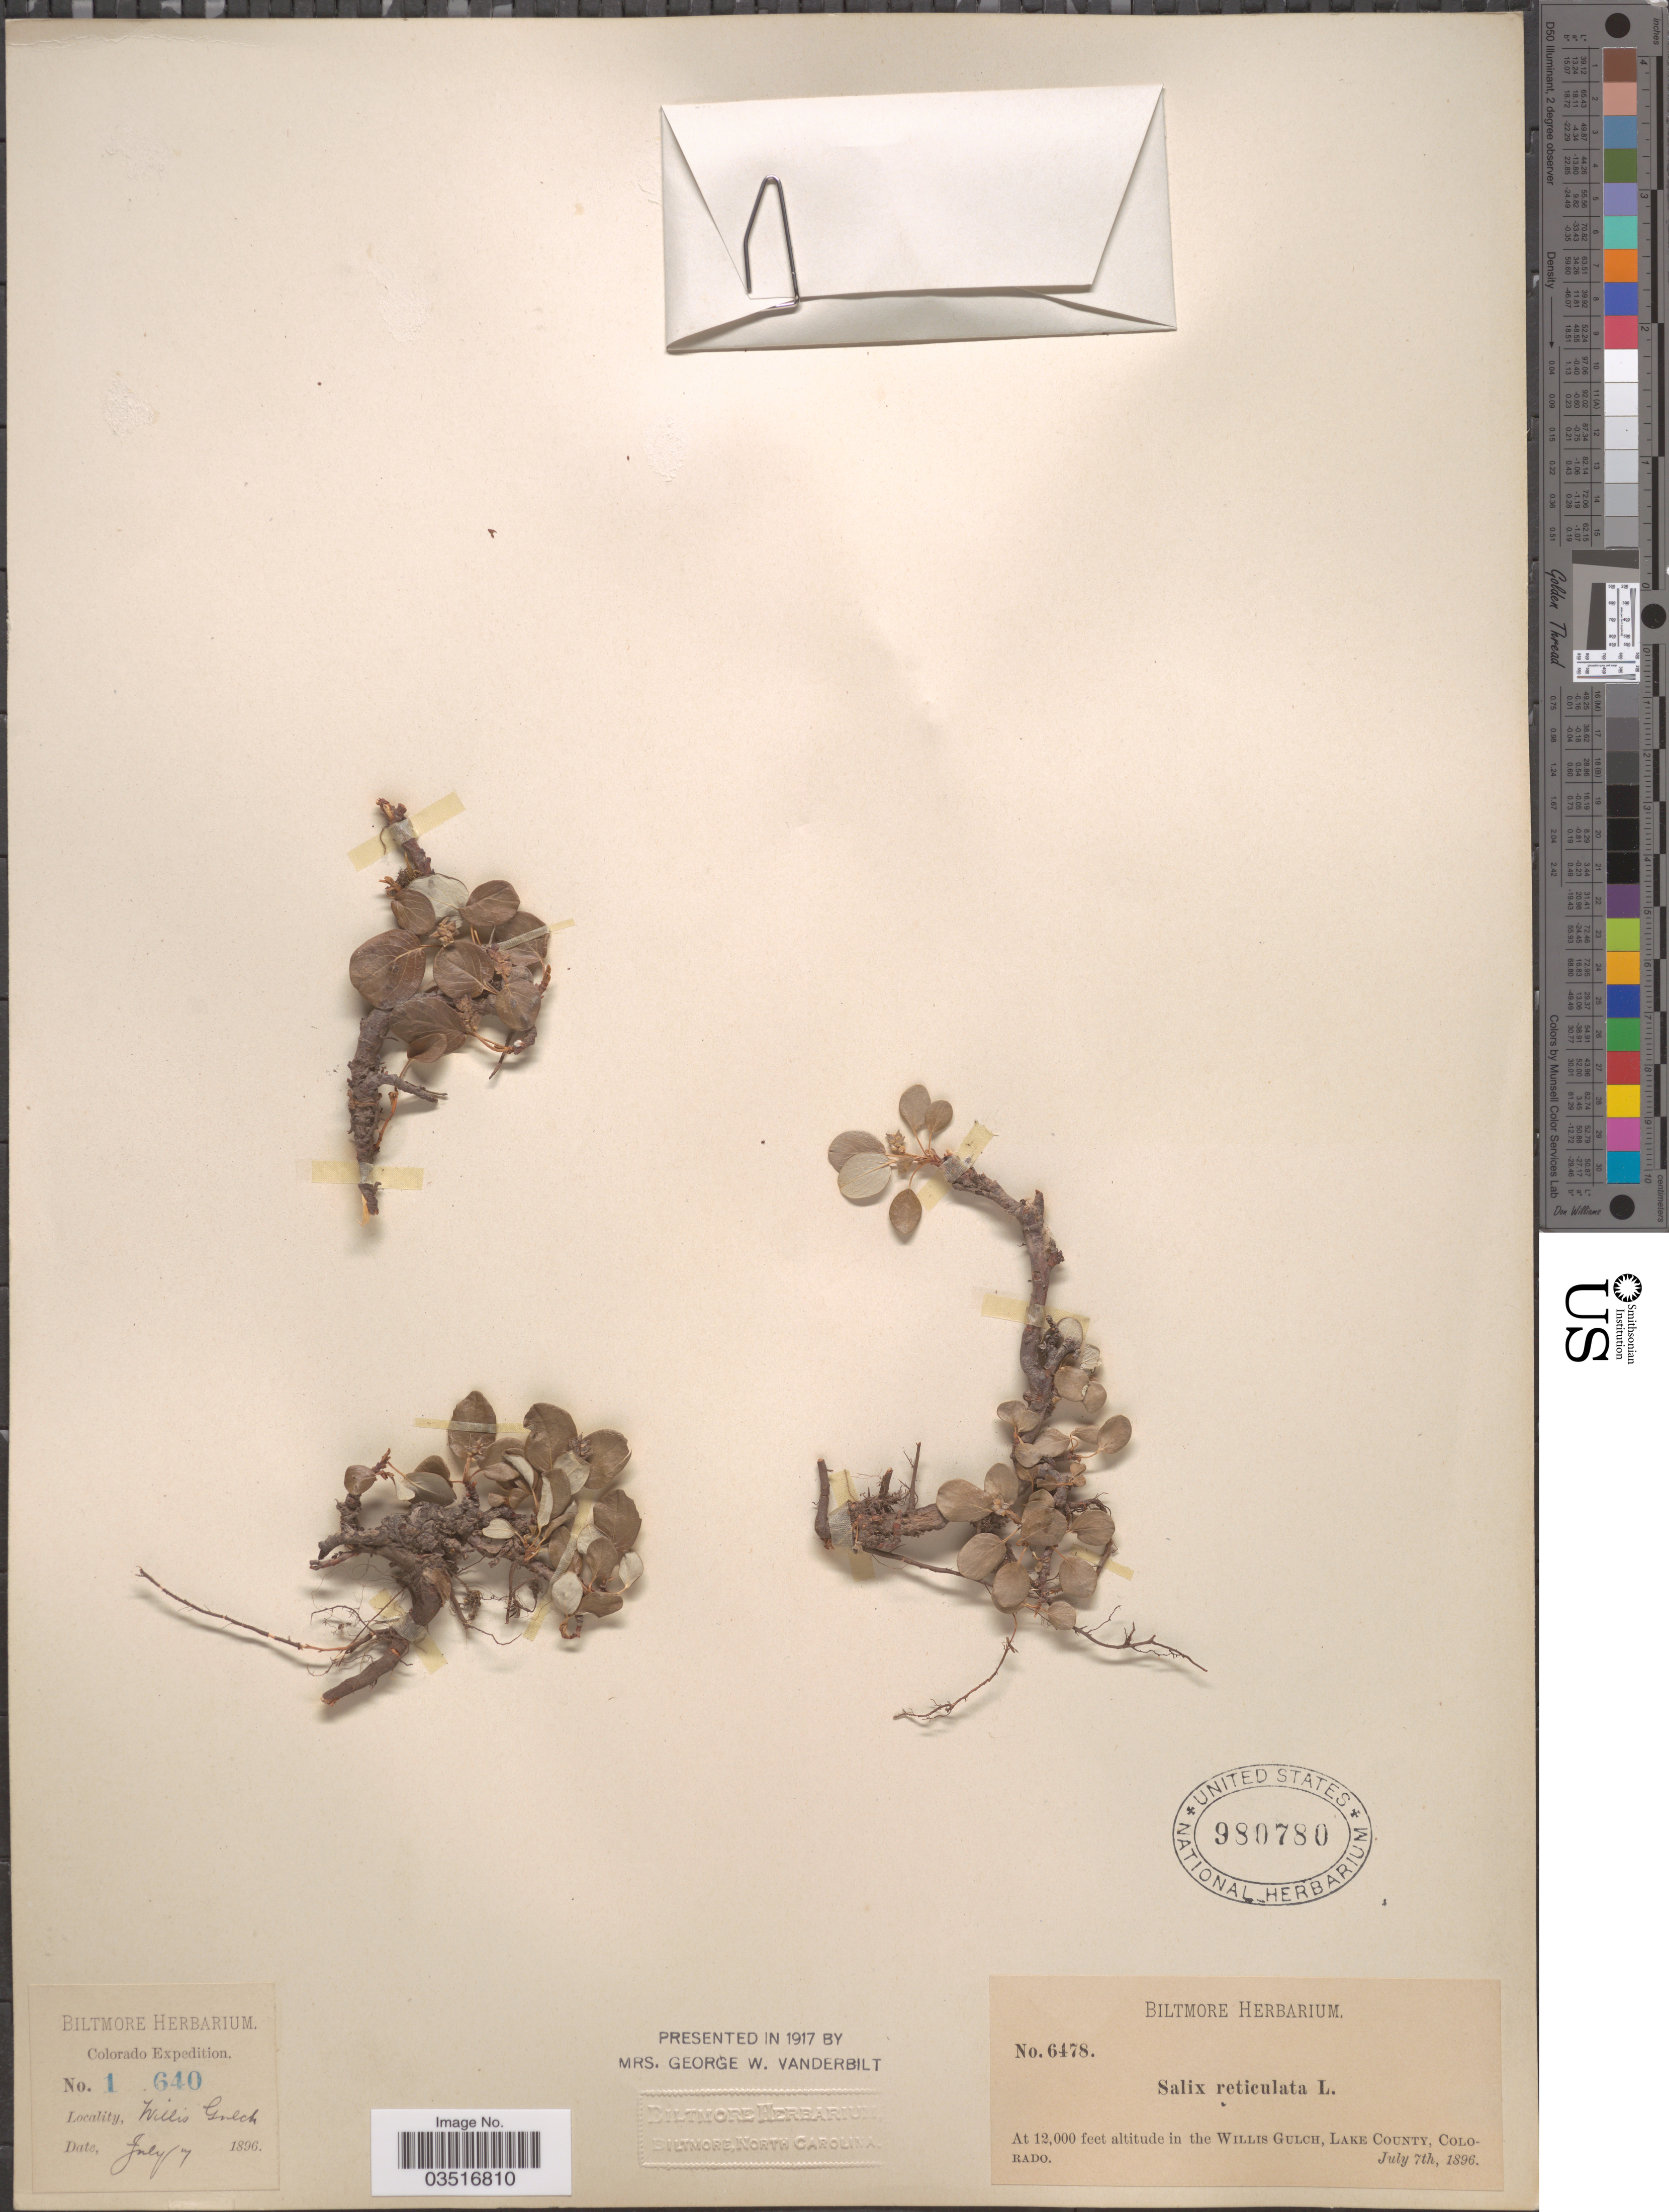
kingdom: Plantae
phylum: Tracheophyta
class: Magnoliopsida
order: Malpighiales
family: Salicaceae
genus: Salix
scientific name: Salix saximontana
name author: Rydb.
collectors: ex herb. Biltmore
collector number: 1640/6478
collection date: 1896-07-07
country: United States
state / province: Colorado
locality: In the Willis Gulch, Lake County.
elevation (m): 3658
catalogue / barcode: US 980780